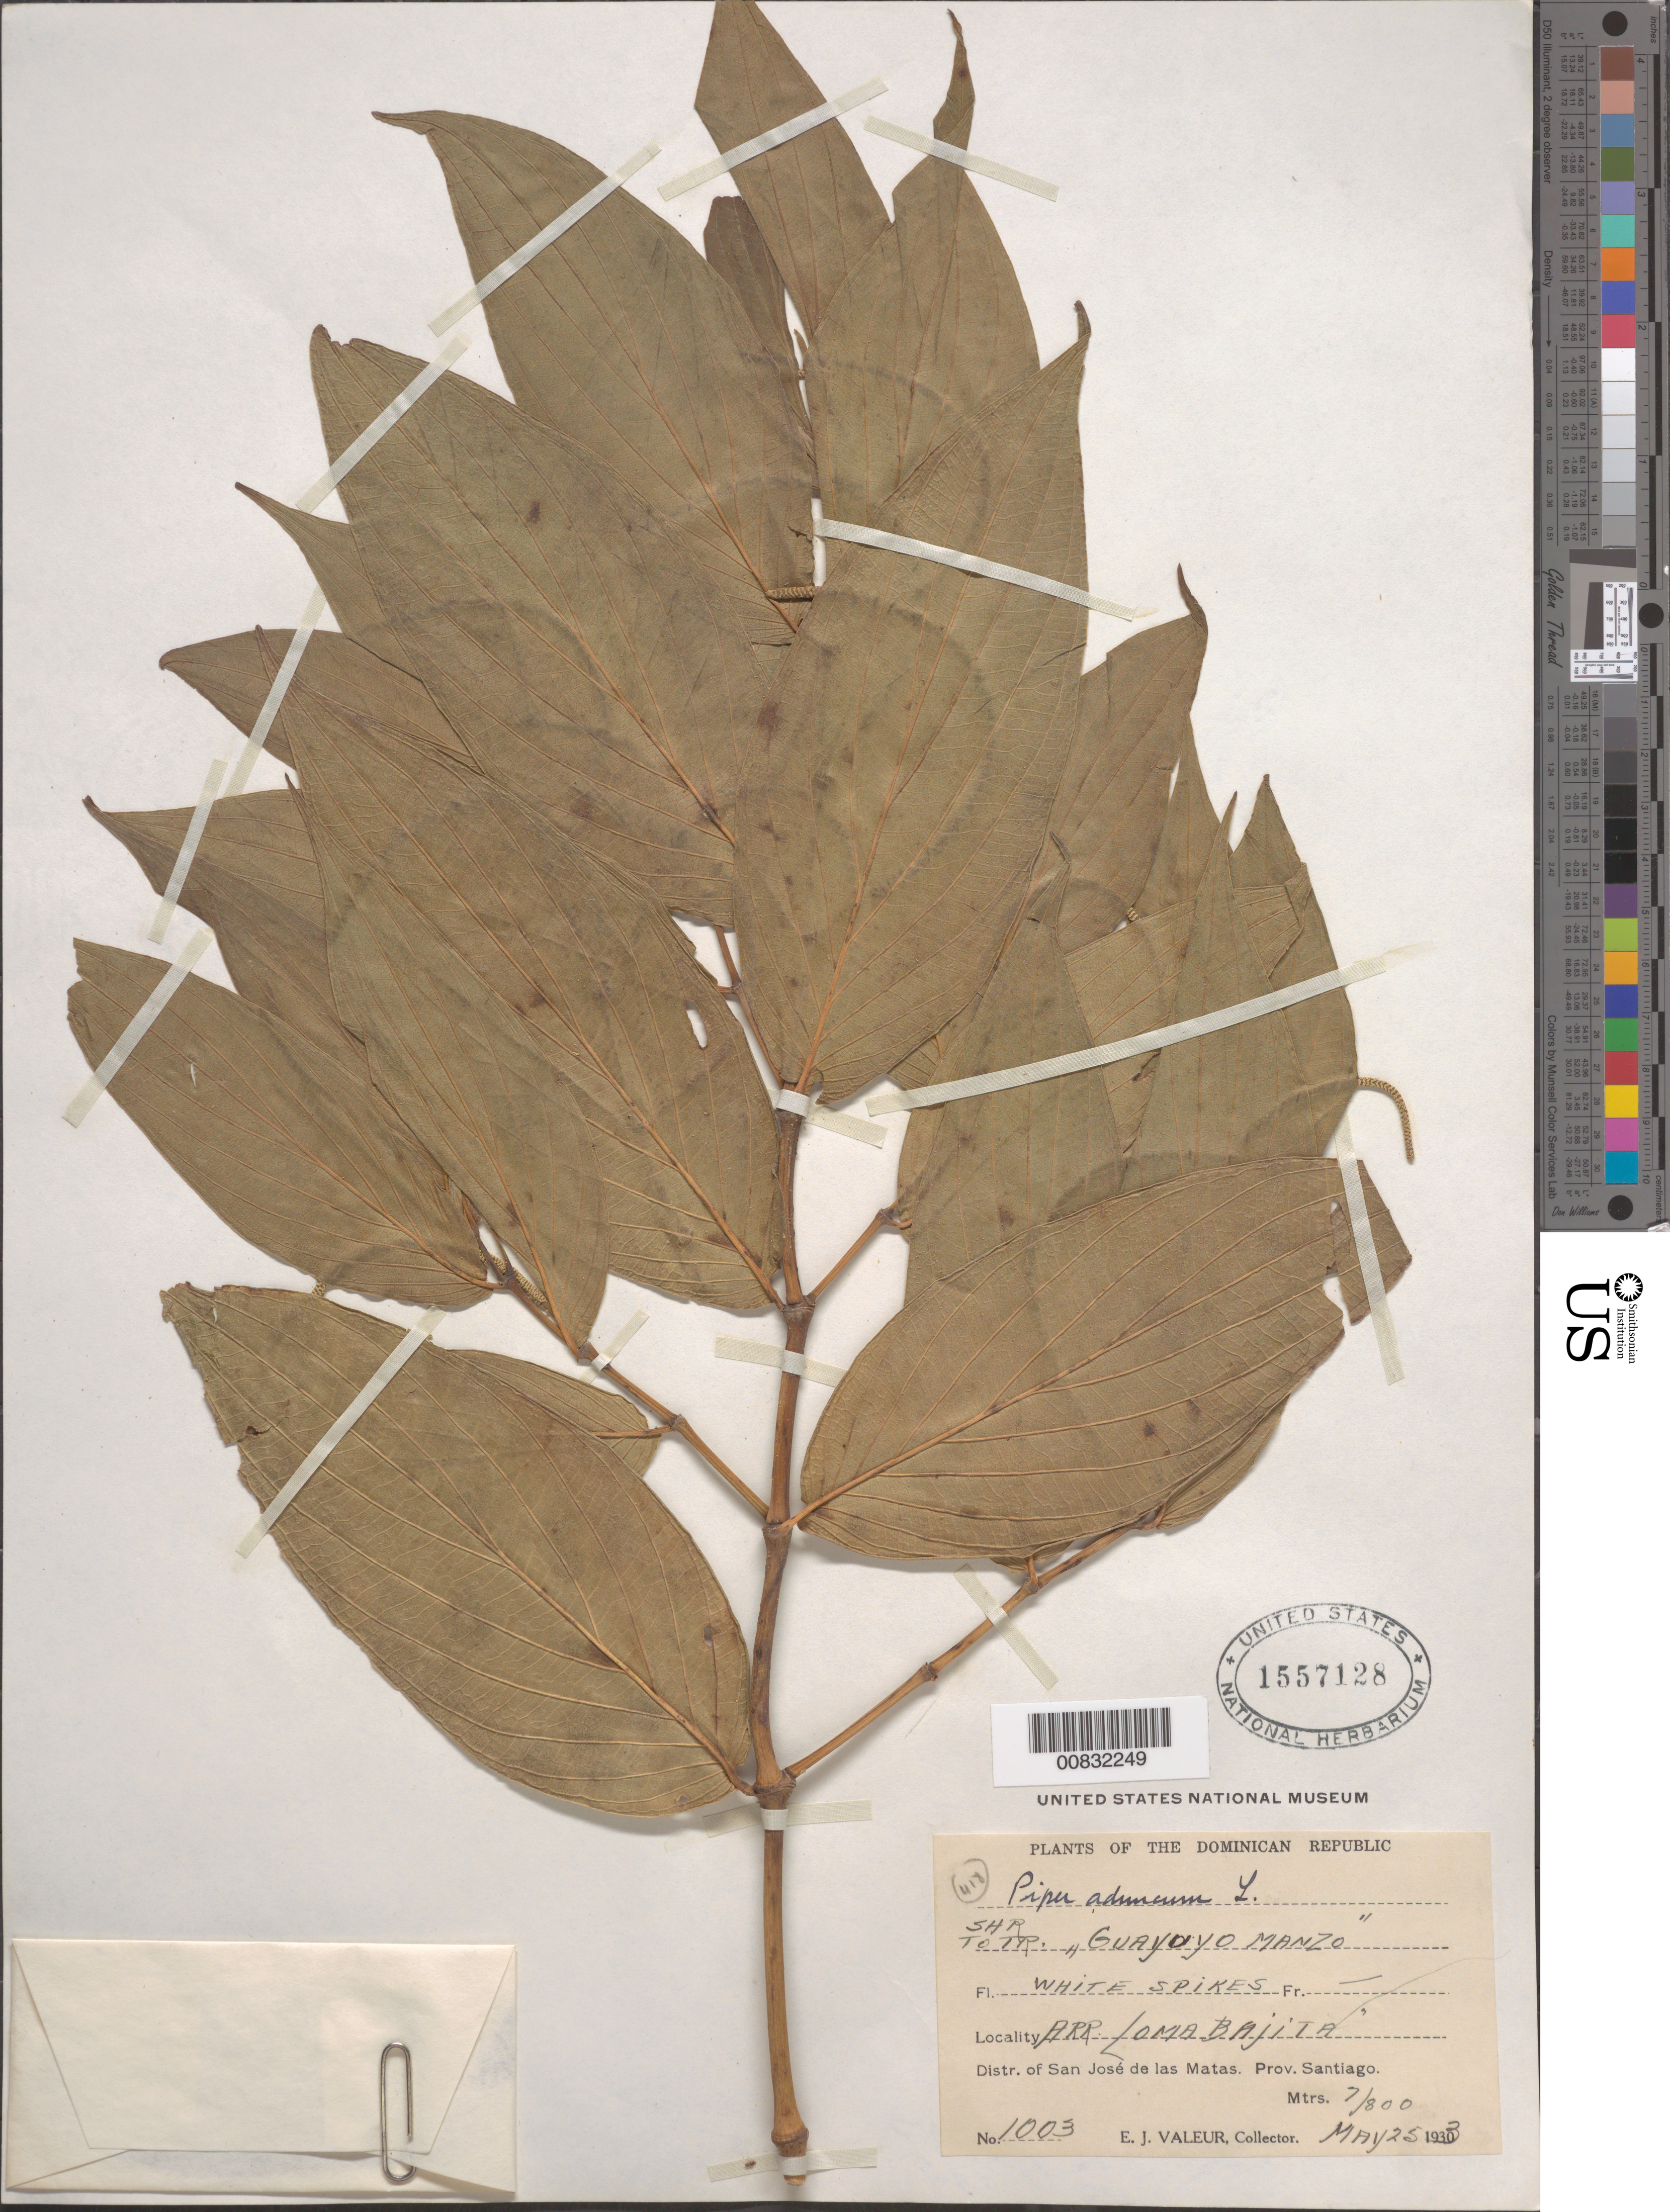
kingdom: Plantae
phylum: Tracheophyta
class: Magnoliopsida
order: Piperales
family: Piperaceae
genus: Piper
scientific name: Piper aduncum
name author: L.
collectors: E. Valeur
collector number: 1003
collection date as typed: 25 May 1933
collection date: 1933-05-25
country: Dominican Republic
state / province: Santiago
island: Hispaniola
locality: Distr. of San josé de las Matas. Arr. Loma Bajita.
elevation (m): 700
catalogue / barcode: US 1557128